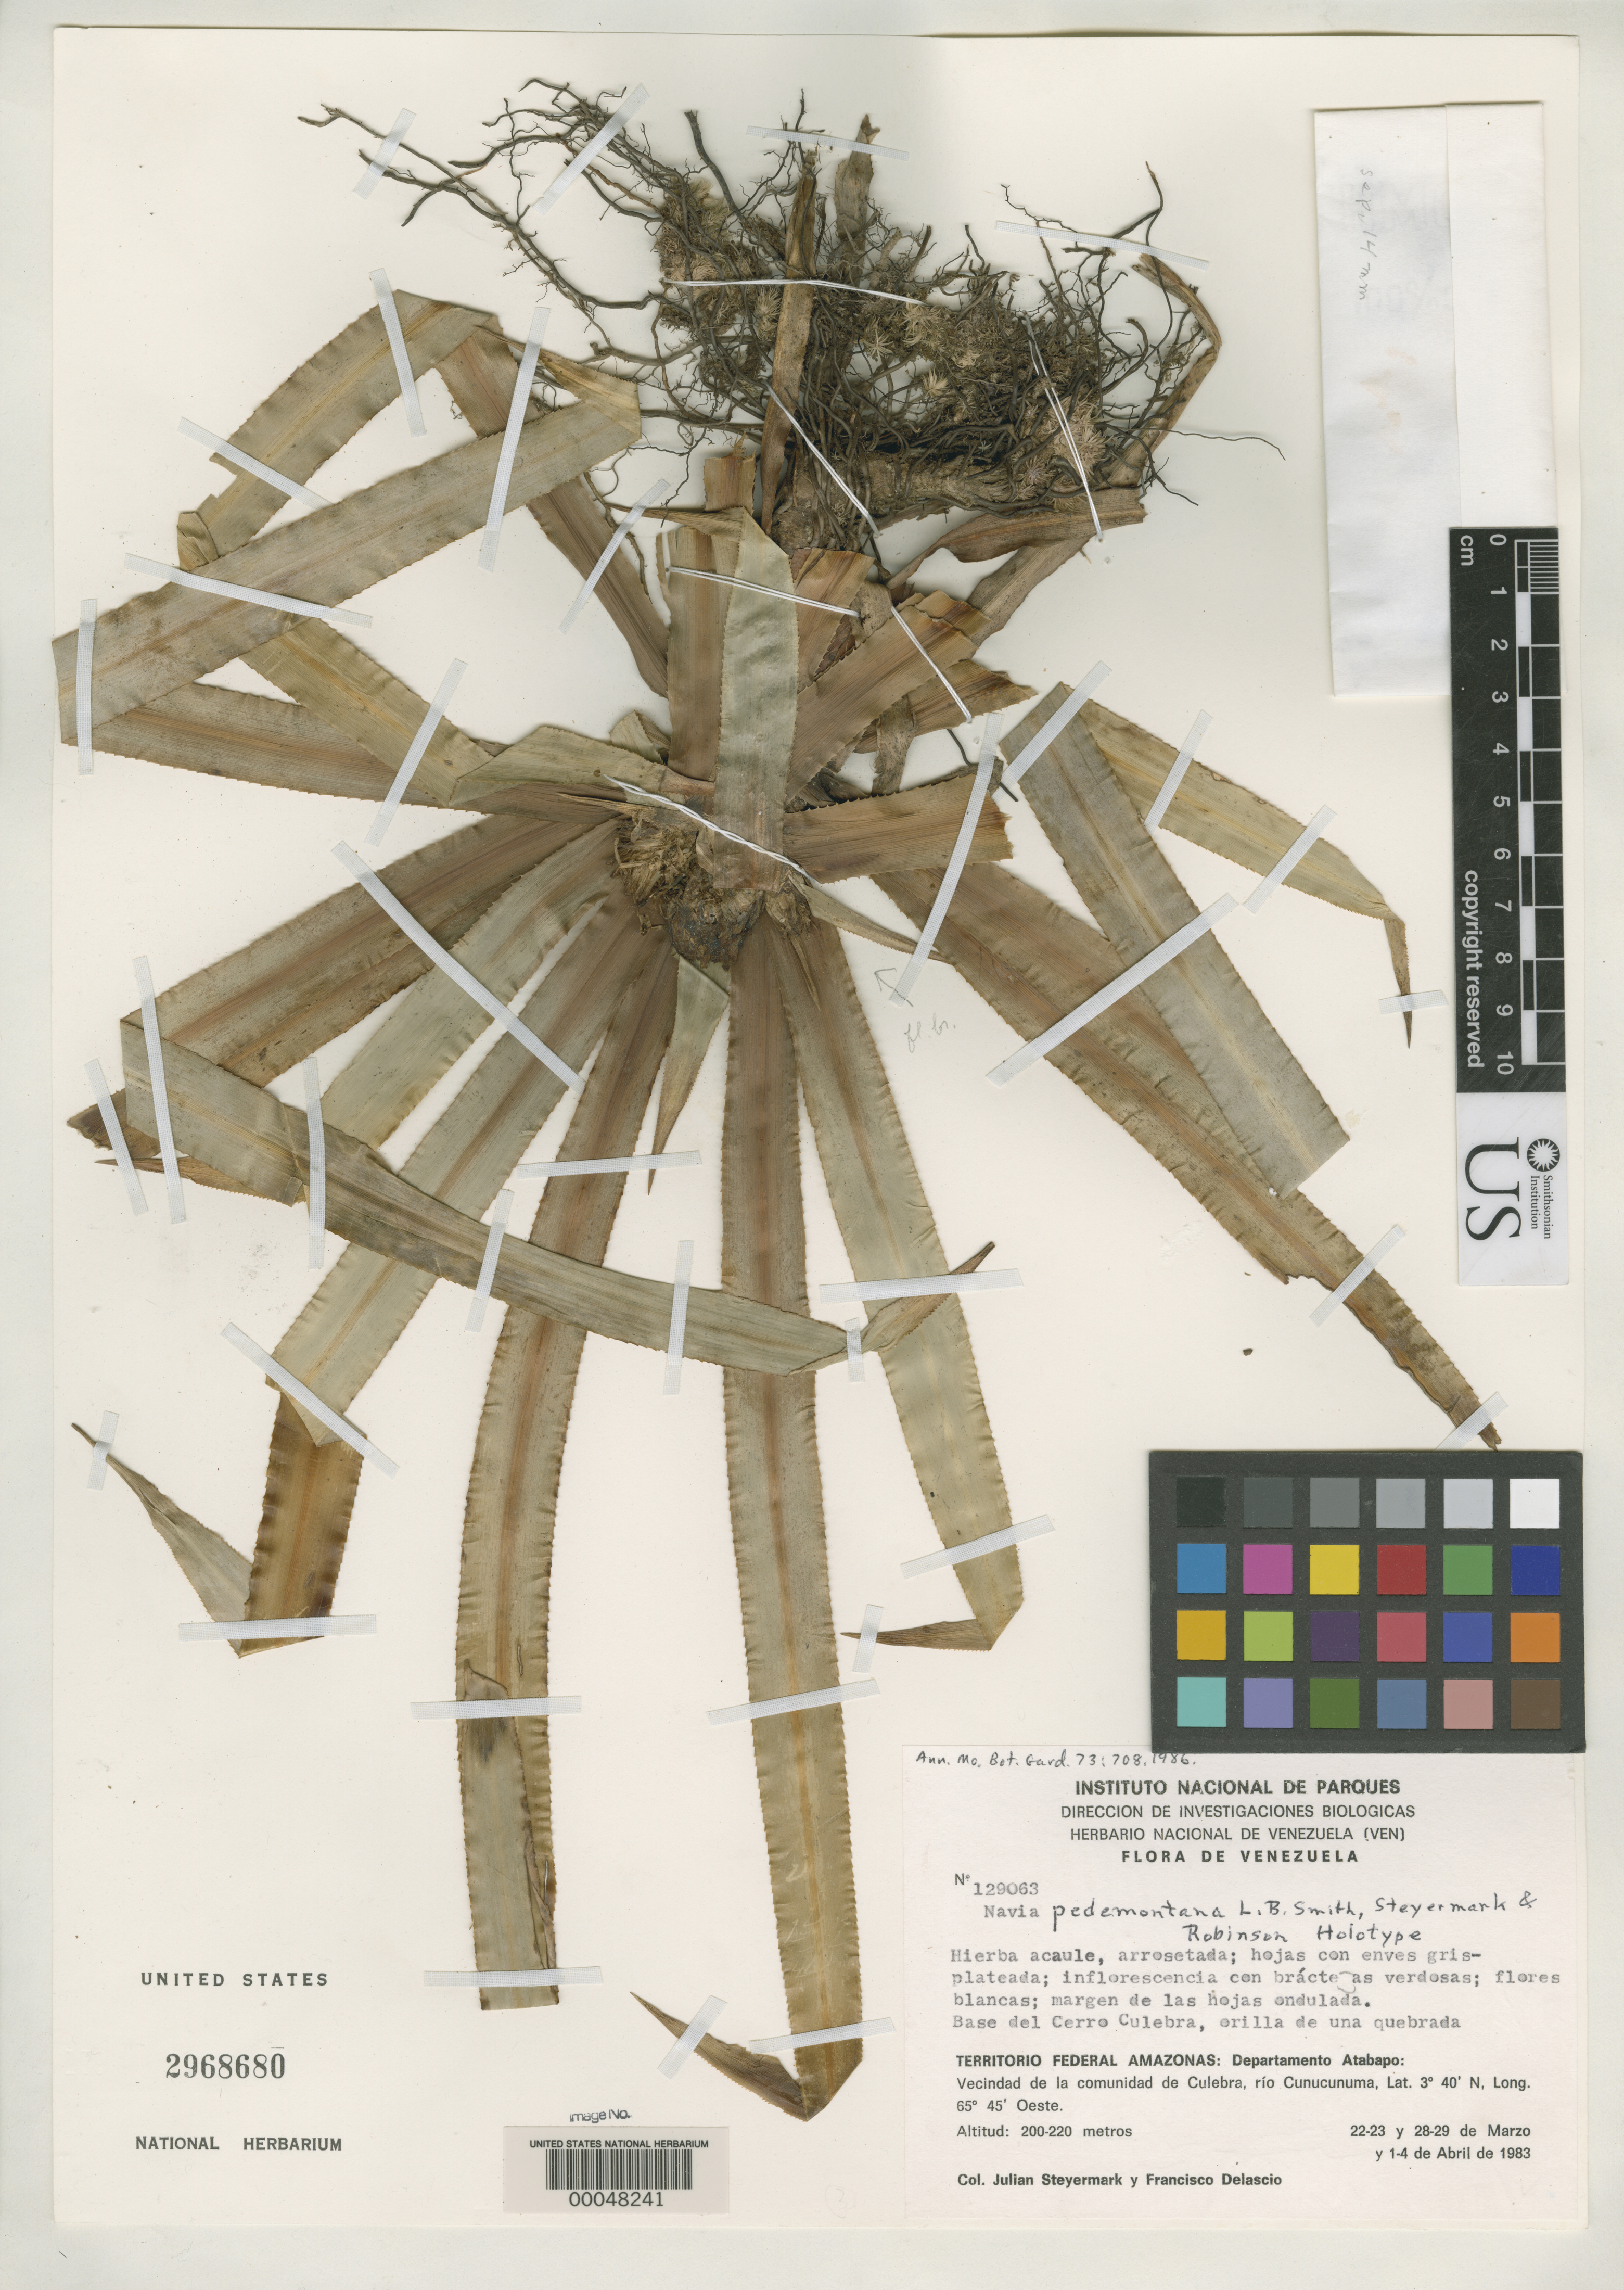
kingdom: Plantae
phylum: Tracheophyta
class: Liliopsida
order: Poales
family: Bromeliaceae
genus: Navia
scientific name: Navia pedemontana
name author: L.B. Sm.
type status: Holotype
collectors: J. Steyermark & F. Delascio C.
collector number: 129063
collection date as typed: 22 Mar 1983 to 04 Apr 1983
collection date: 1983-03-22/1983-04-04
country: Venezuela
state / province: Amazonas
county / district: Atabapo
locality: Vicinity of Culebra, Rio Cunucunuma.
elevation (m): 200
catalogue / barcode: US 2968680